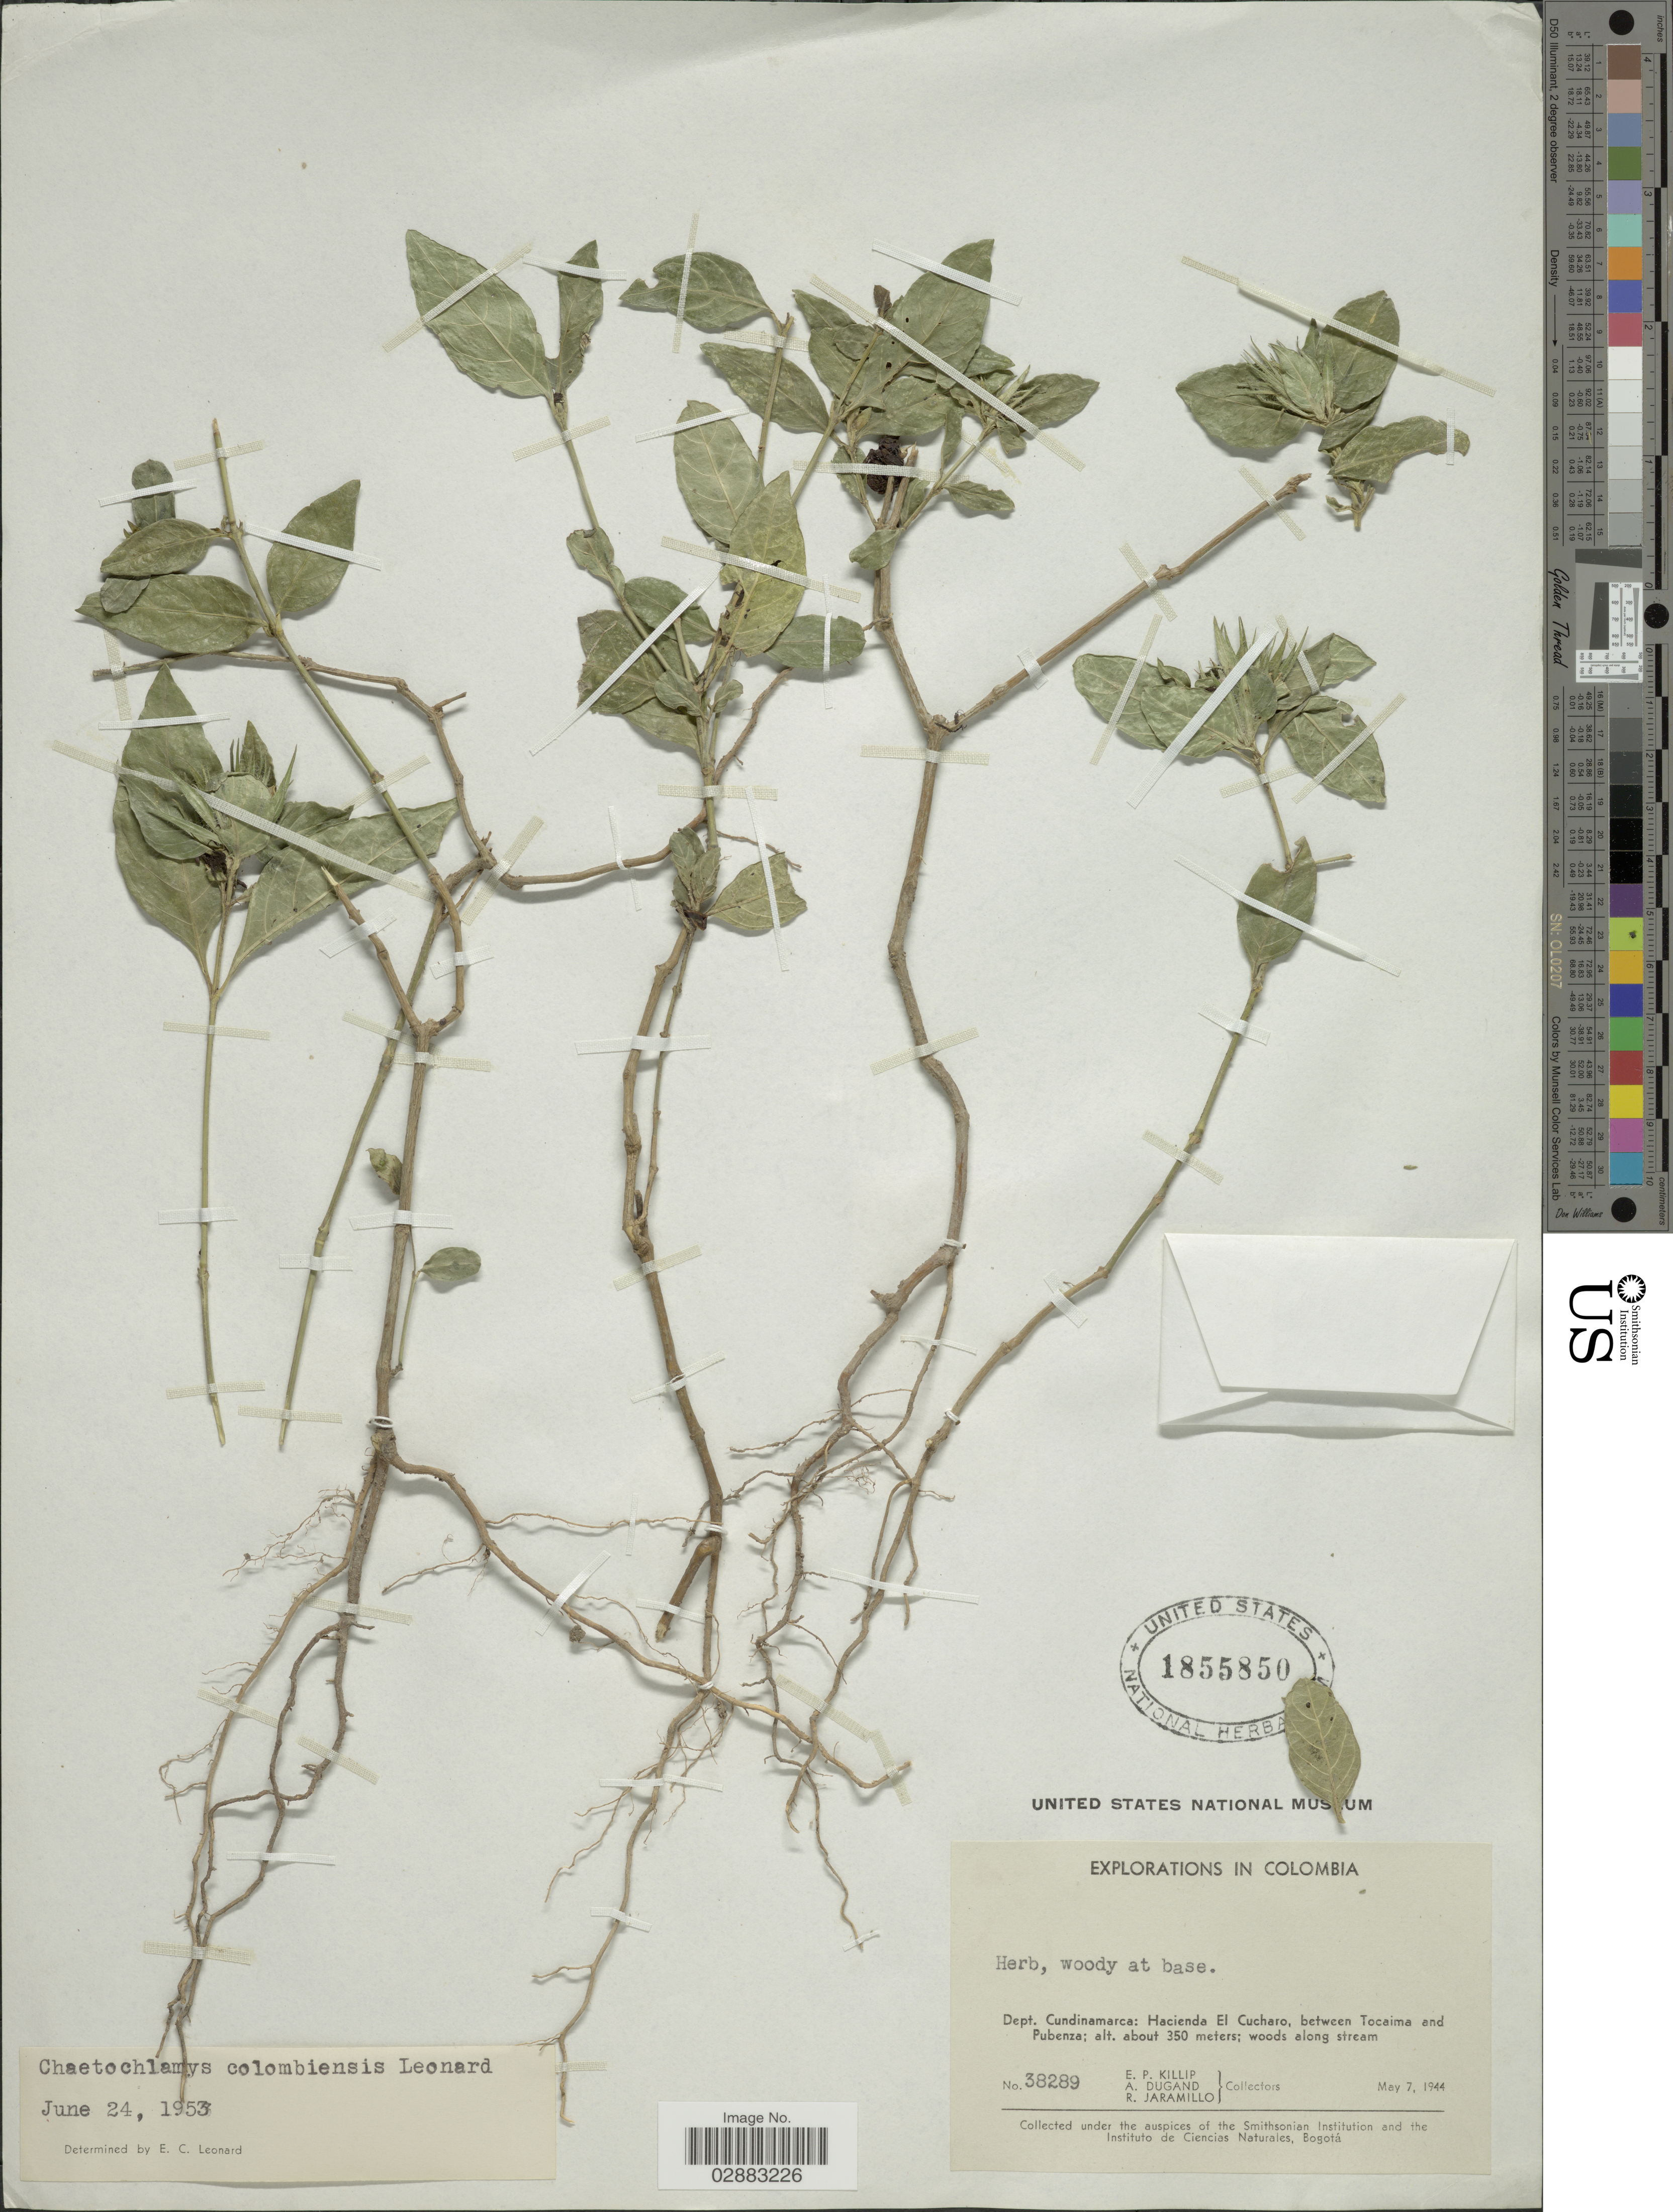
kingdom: Plantae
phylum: Tracheophyta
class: Magnoliopsida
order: Lamiales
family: Acanthaceae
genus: Chaetochlamys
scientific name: Chaetochlamys colombiensis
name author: Leonard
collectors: E. P. Killip, A. Dugand & R. Jaramillo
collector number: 38289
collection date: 1944-05-07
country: Colombia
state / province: Cundinamarca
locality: Dept. Cundinamarca: Hacienda El Cucharo, between Tocaima and Pubenza.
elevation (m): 350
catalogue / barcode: US 1855850